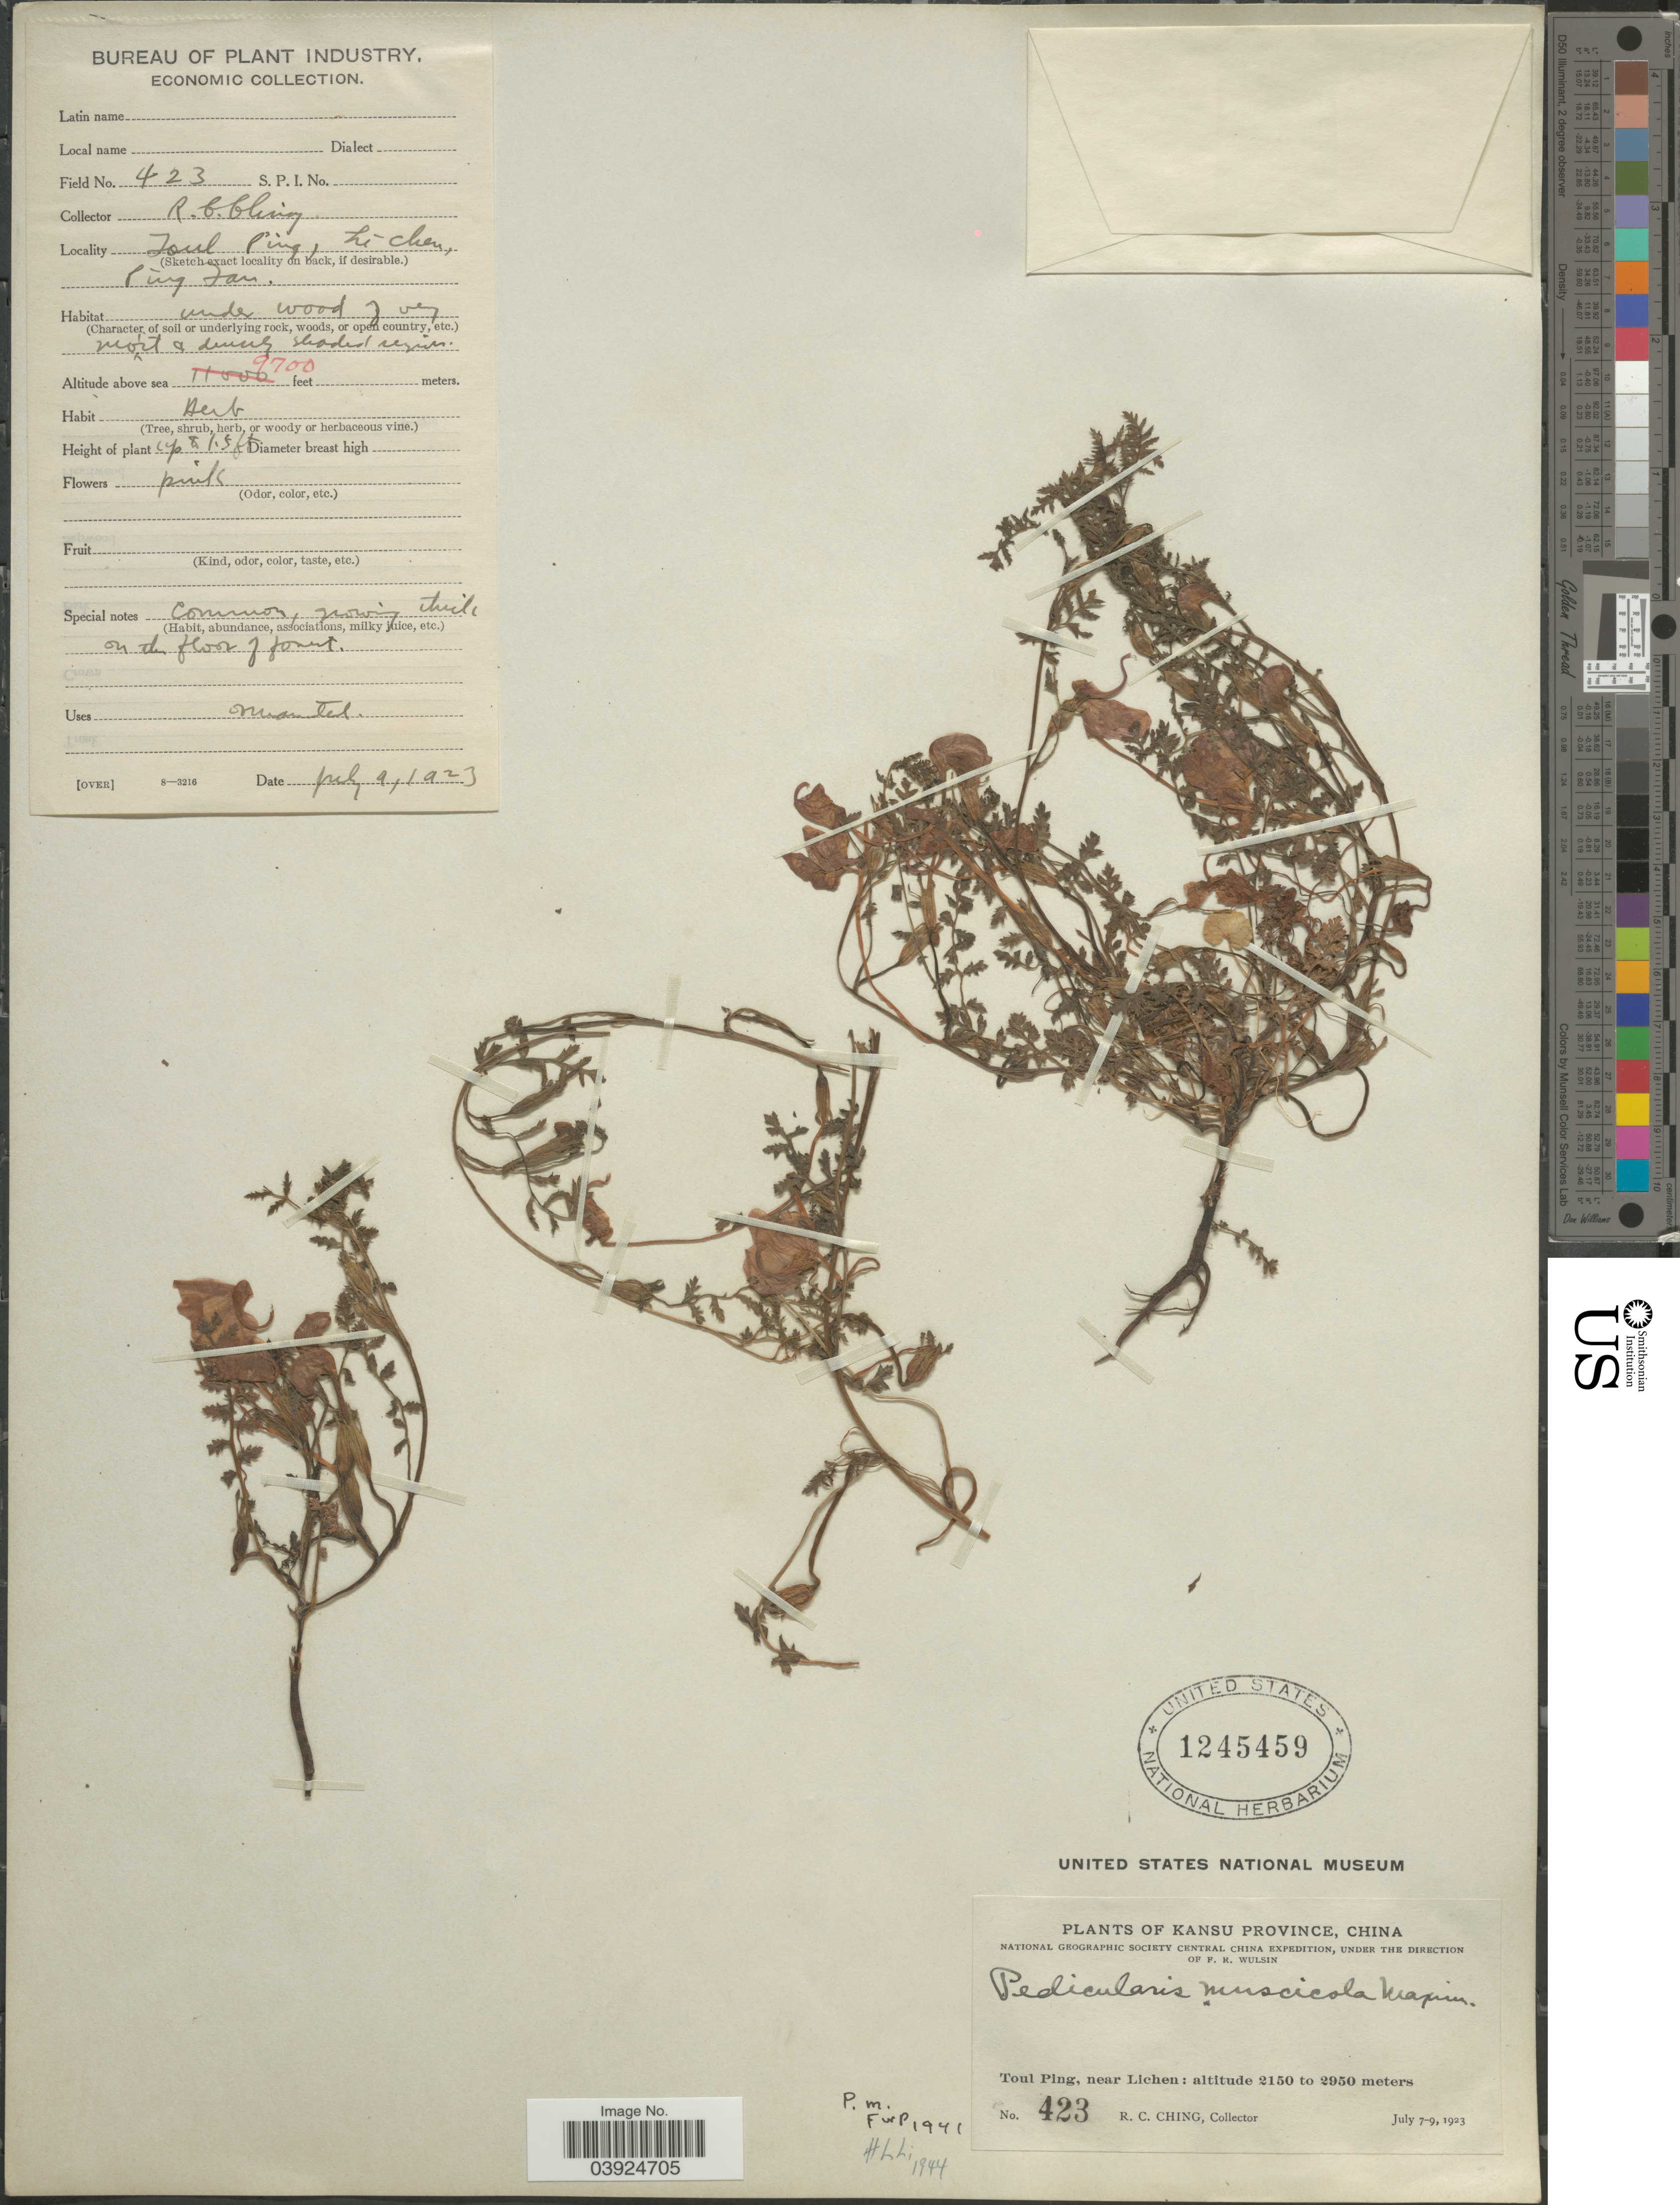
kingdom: Plantae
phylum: Tracheophyta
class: Magnoliopsida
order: Lamiales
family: Orobanchaceae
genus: Pedicularis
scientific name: Pedicularis muscicola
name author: Maxim.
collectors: R. C. Ching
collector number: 423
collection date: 1923-07-09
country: China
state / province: Gansu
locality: Kansu Province. Toul Ping, near Lichen. Ping Fan.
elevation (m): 2957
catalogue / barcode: US 1245459